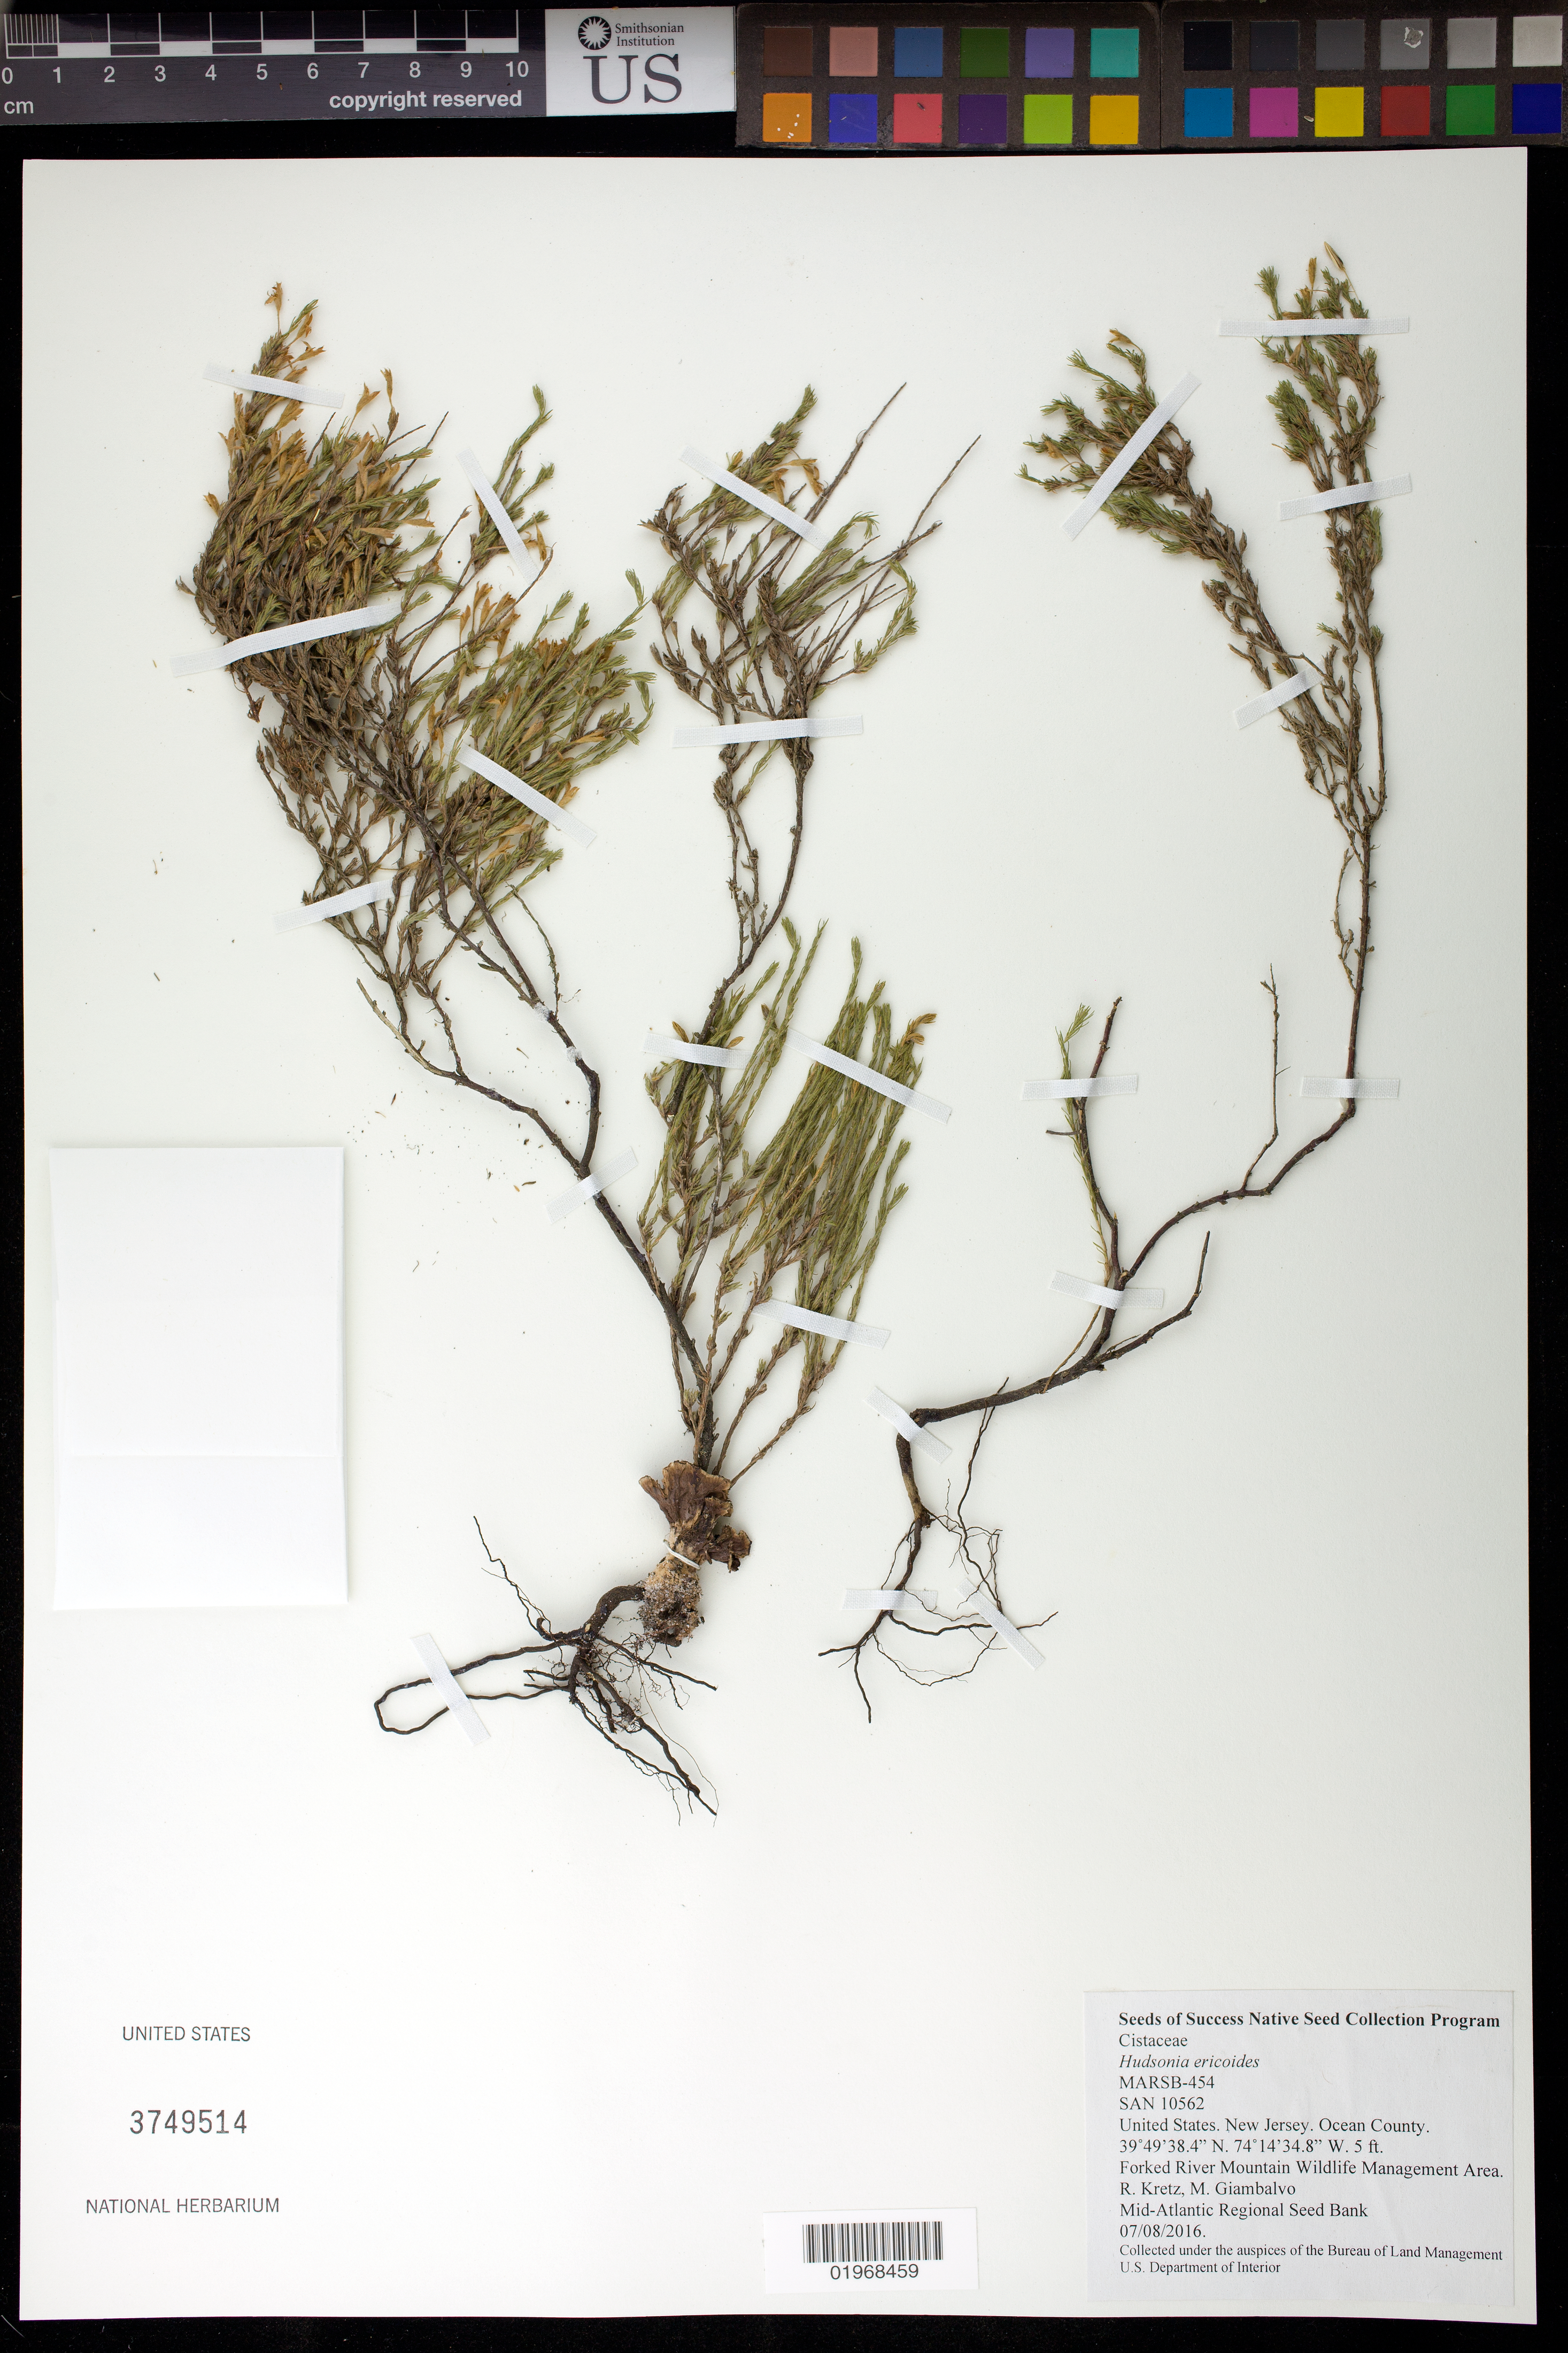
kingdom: Plantae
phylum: Tracheophyta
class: Magnoliopsida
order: Malvales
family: Cistaceae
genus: Hudsonia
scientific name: Hudsonia ericoides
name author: L.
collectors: R. Kretz, M. Giambalvo & C. Holmes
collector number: MARCB-454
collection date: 2016-07-08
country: United States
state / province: New Jersey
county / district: Ocean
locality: Forked River Mountain Wildlife Management Area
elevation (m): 2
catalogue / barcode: US 3749514